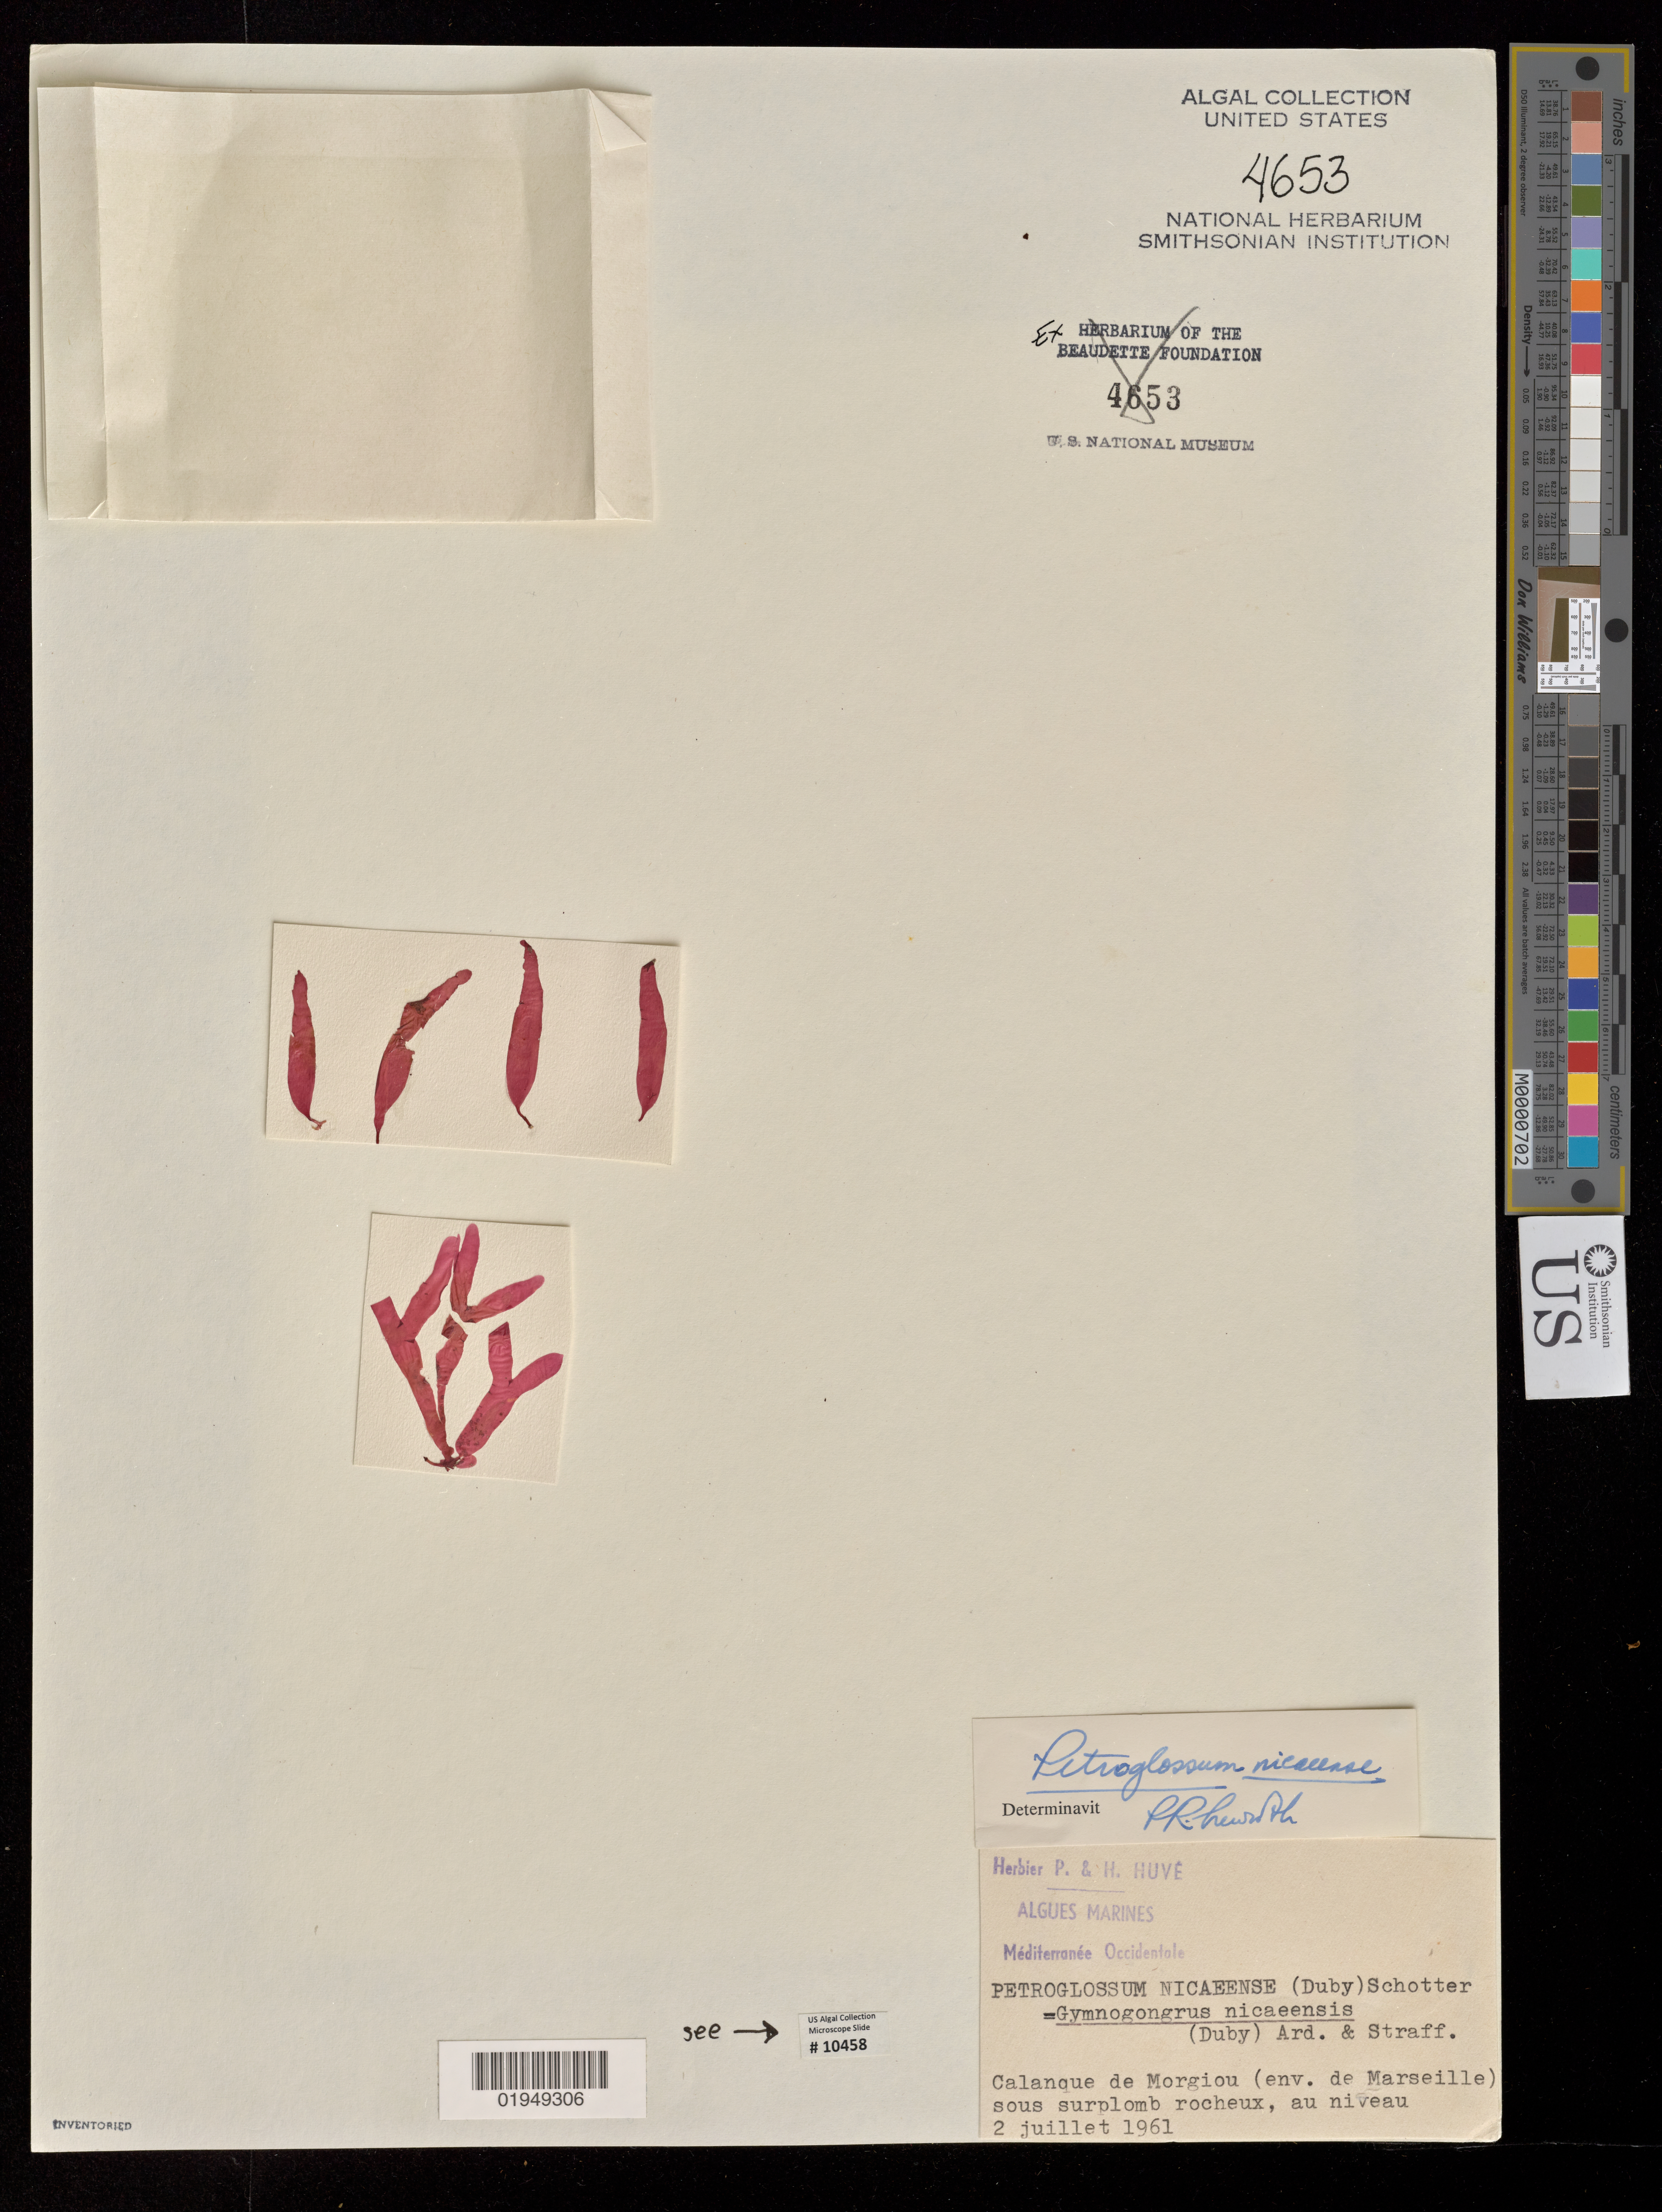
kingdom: Plantae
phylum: Rhodophyta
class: Florideophyceae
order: Gigartinales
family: Phyllophoraceae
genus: Schottera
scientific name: Schottera nicaeensis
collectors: P. Huve & H. Huve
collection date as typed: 02 Jul 1961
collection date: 1961-07-02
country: France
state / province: Provence-Alpes-Côte d'Azur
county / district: Bouches-du-Rhône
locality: Calanque de Morgiou, Marseille area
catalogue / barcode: US 4653